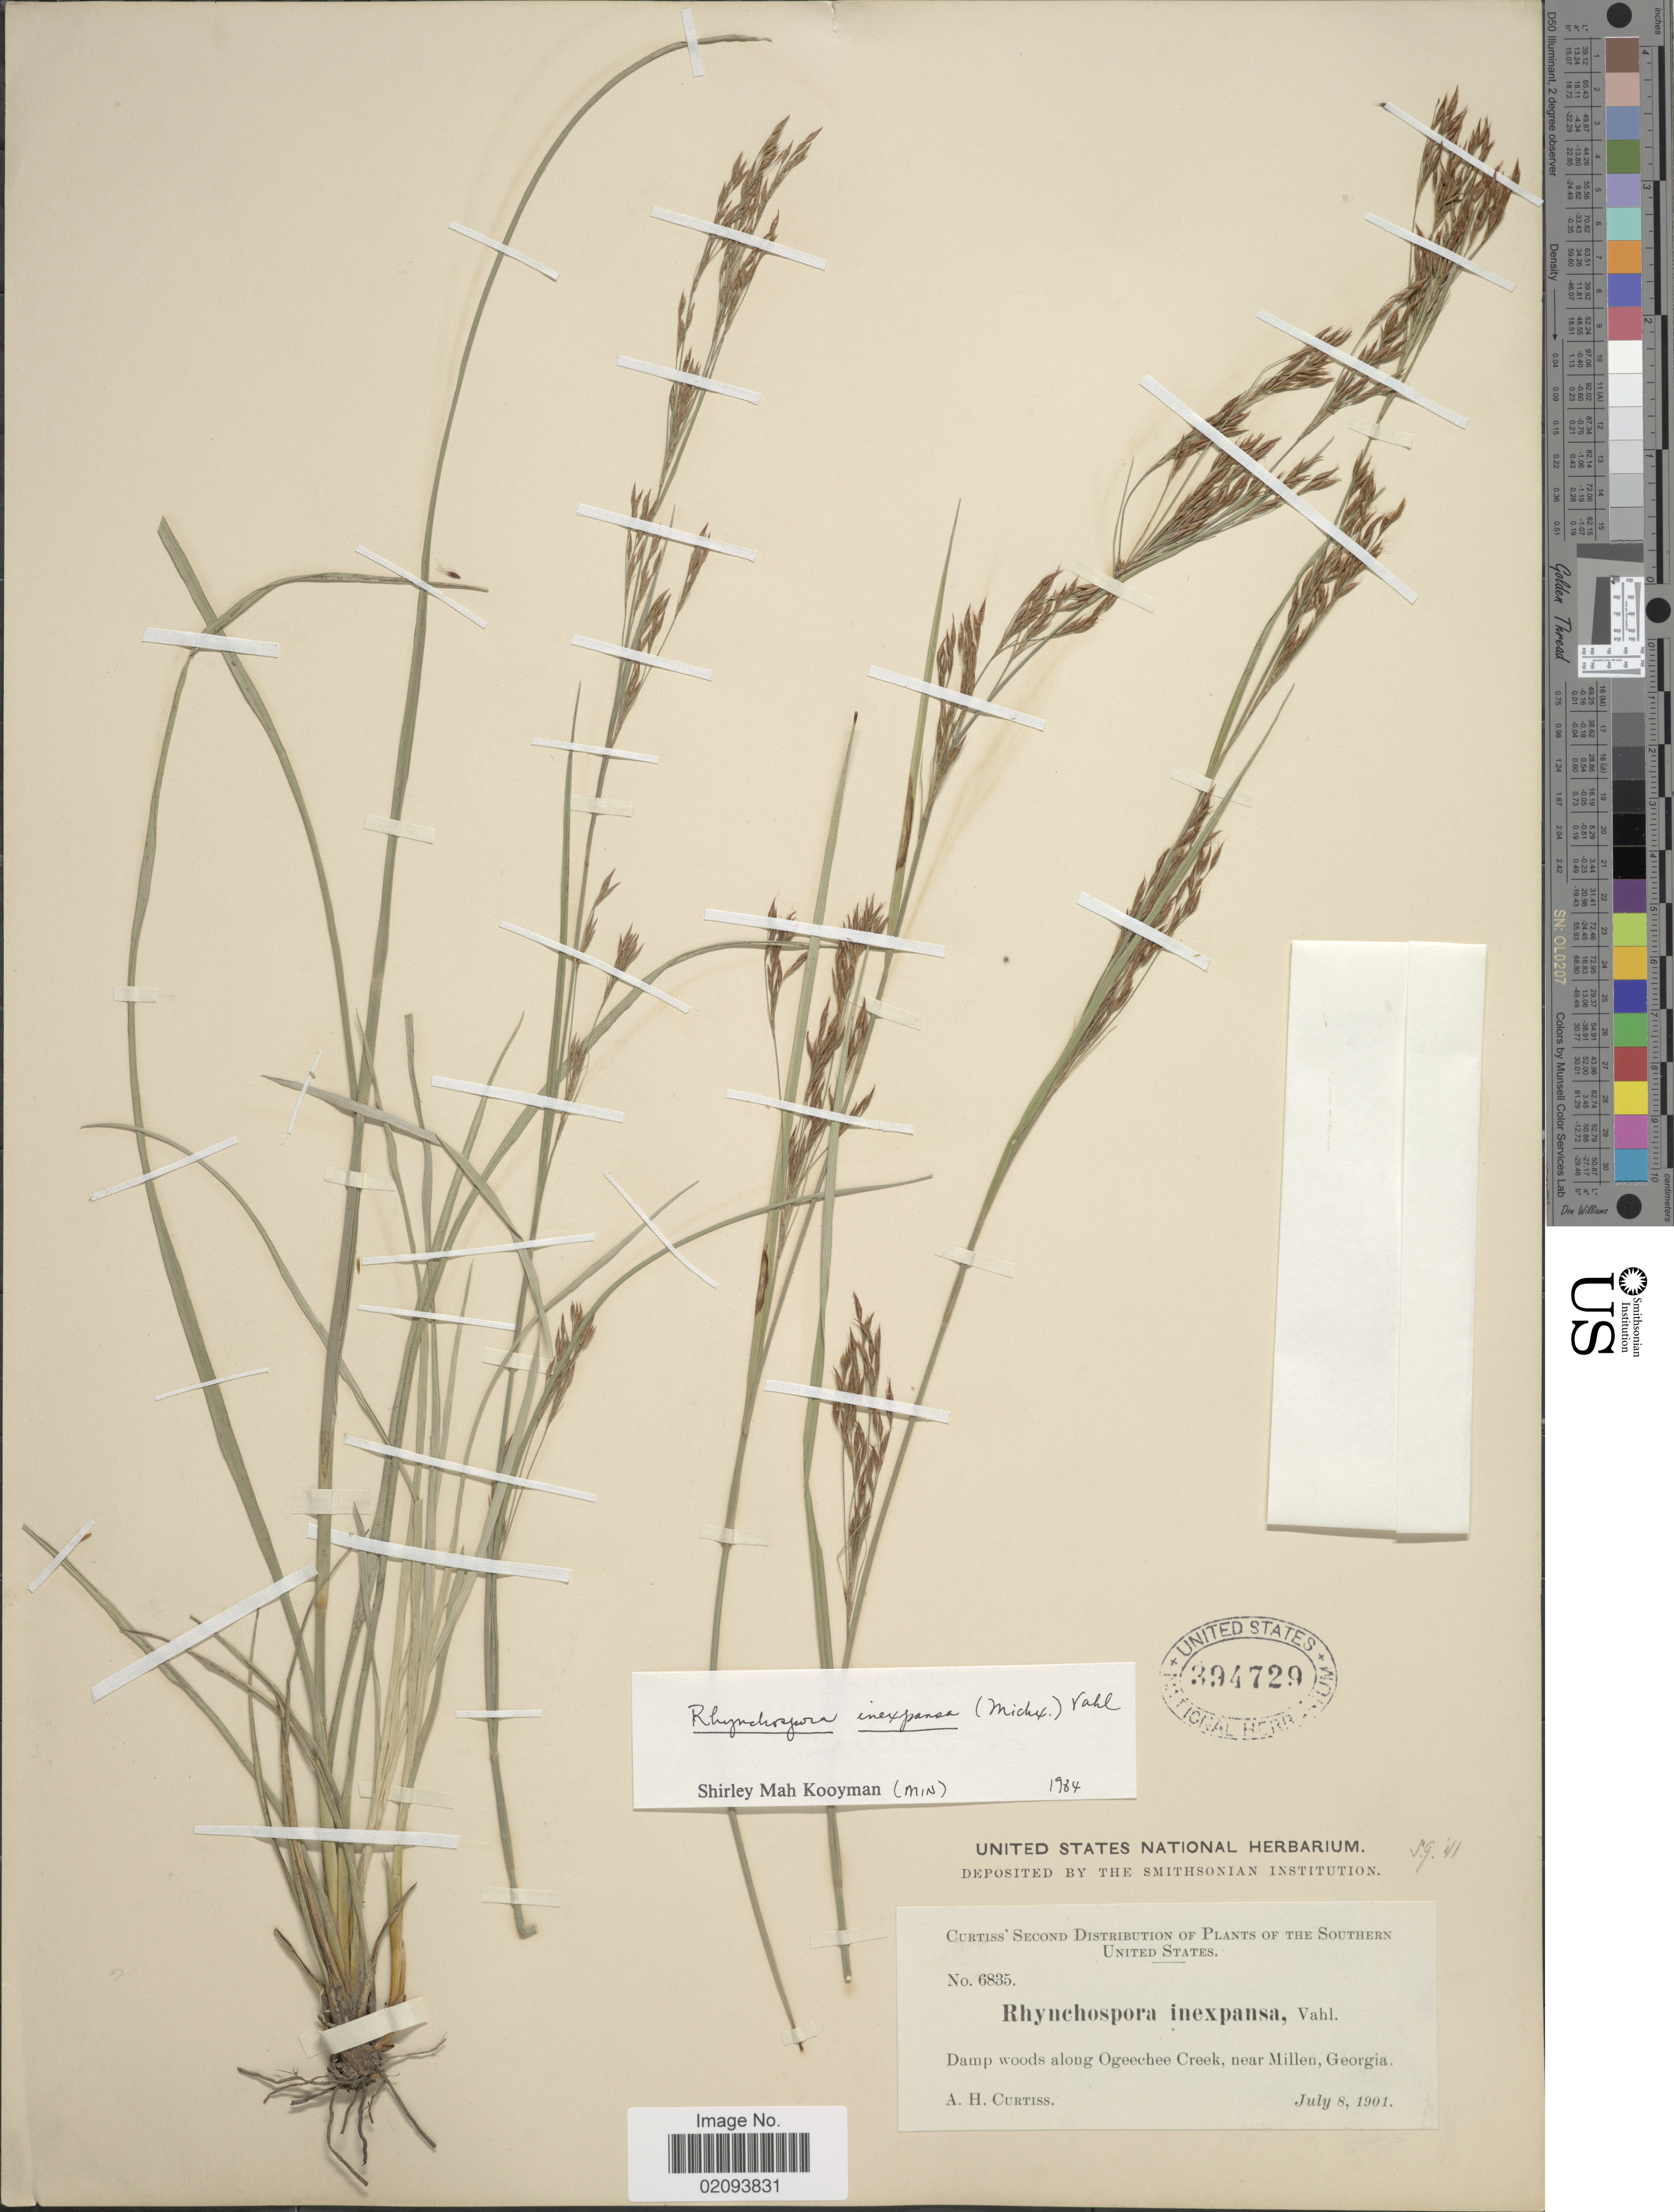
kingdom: Plantae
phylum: Tracheophyta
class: Liliopsida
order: Poales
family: Cyperaceae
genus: Rhynchospora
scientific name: Rhynchospora inexpansa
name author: (Michx.) Vahl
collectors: A. H. Curtiss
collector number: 6835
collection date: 1901-07-08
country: United States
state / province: Georgia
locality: Damp woods along Ogeechee Creek, near Millen. Southern United States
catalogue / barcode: US 394729